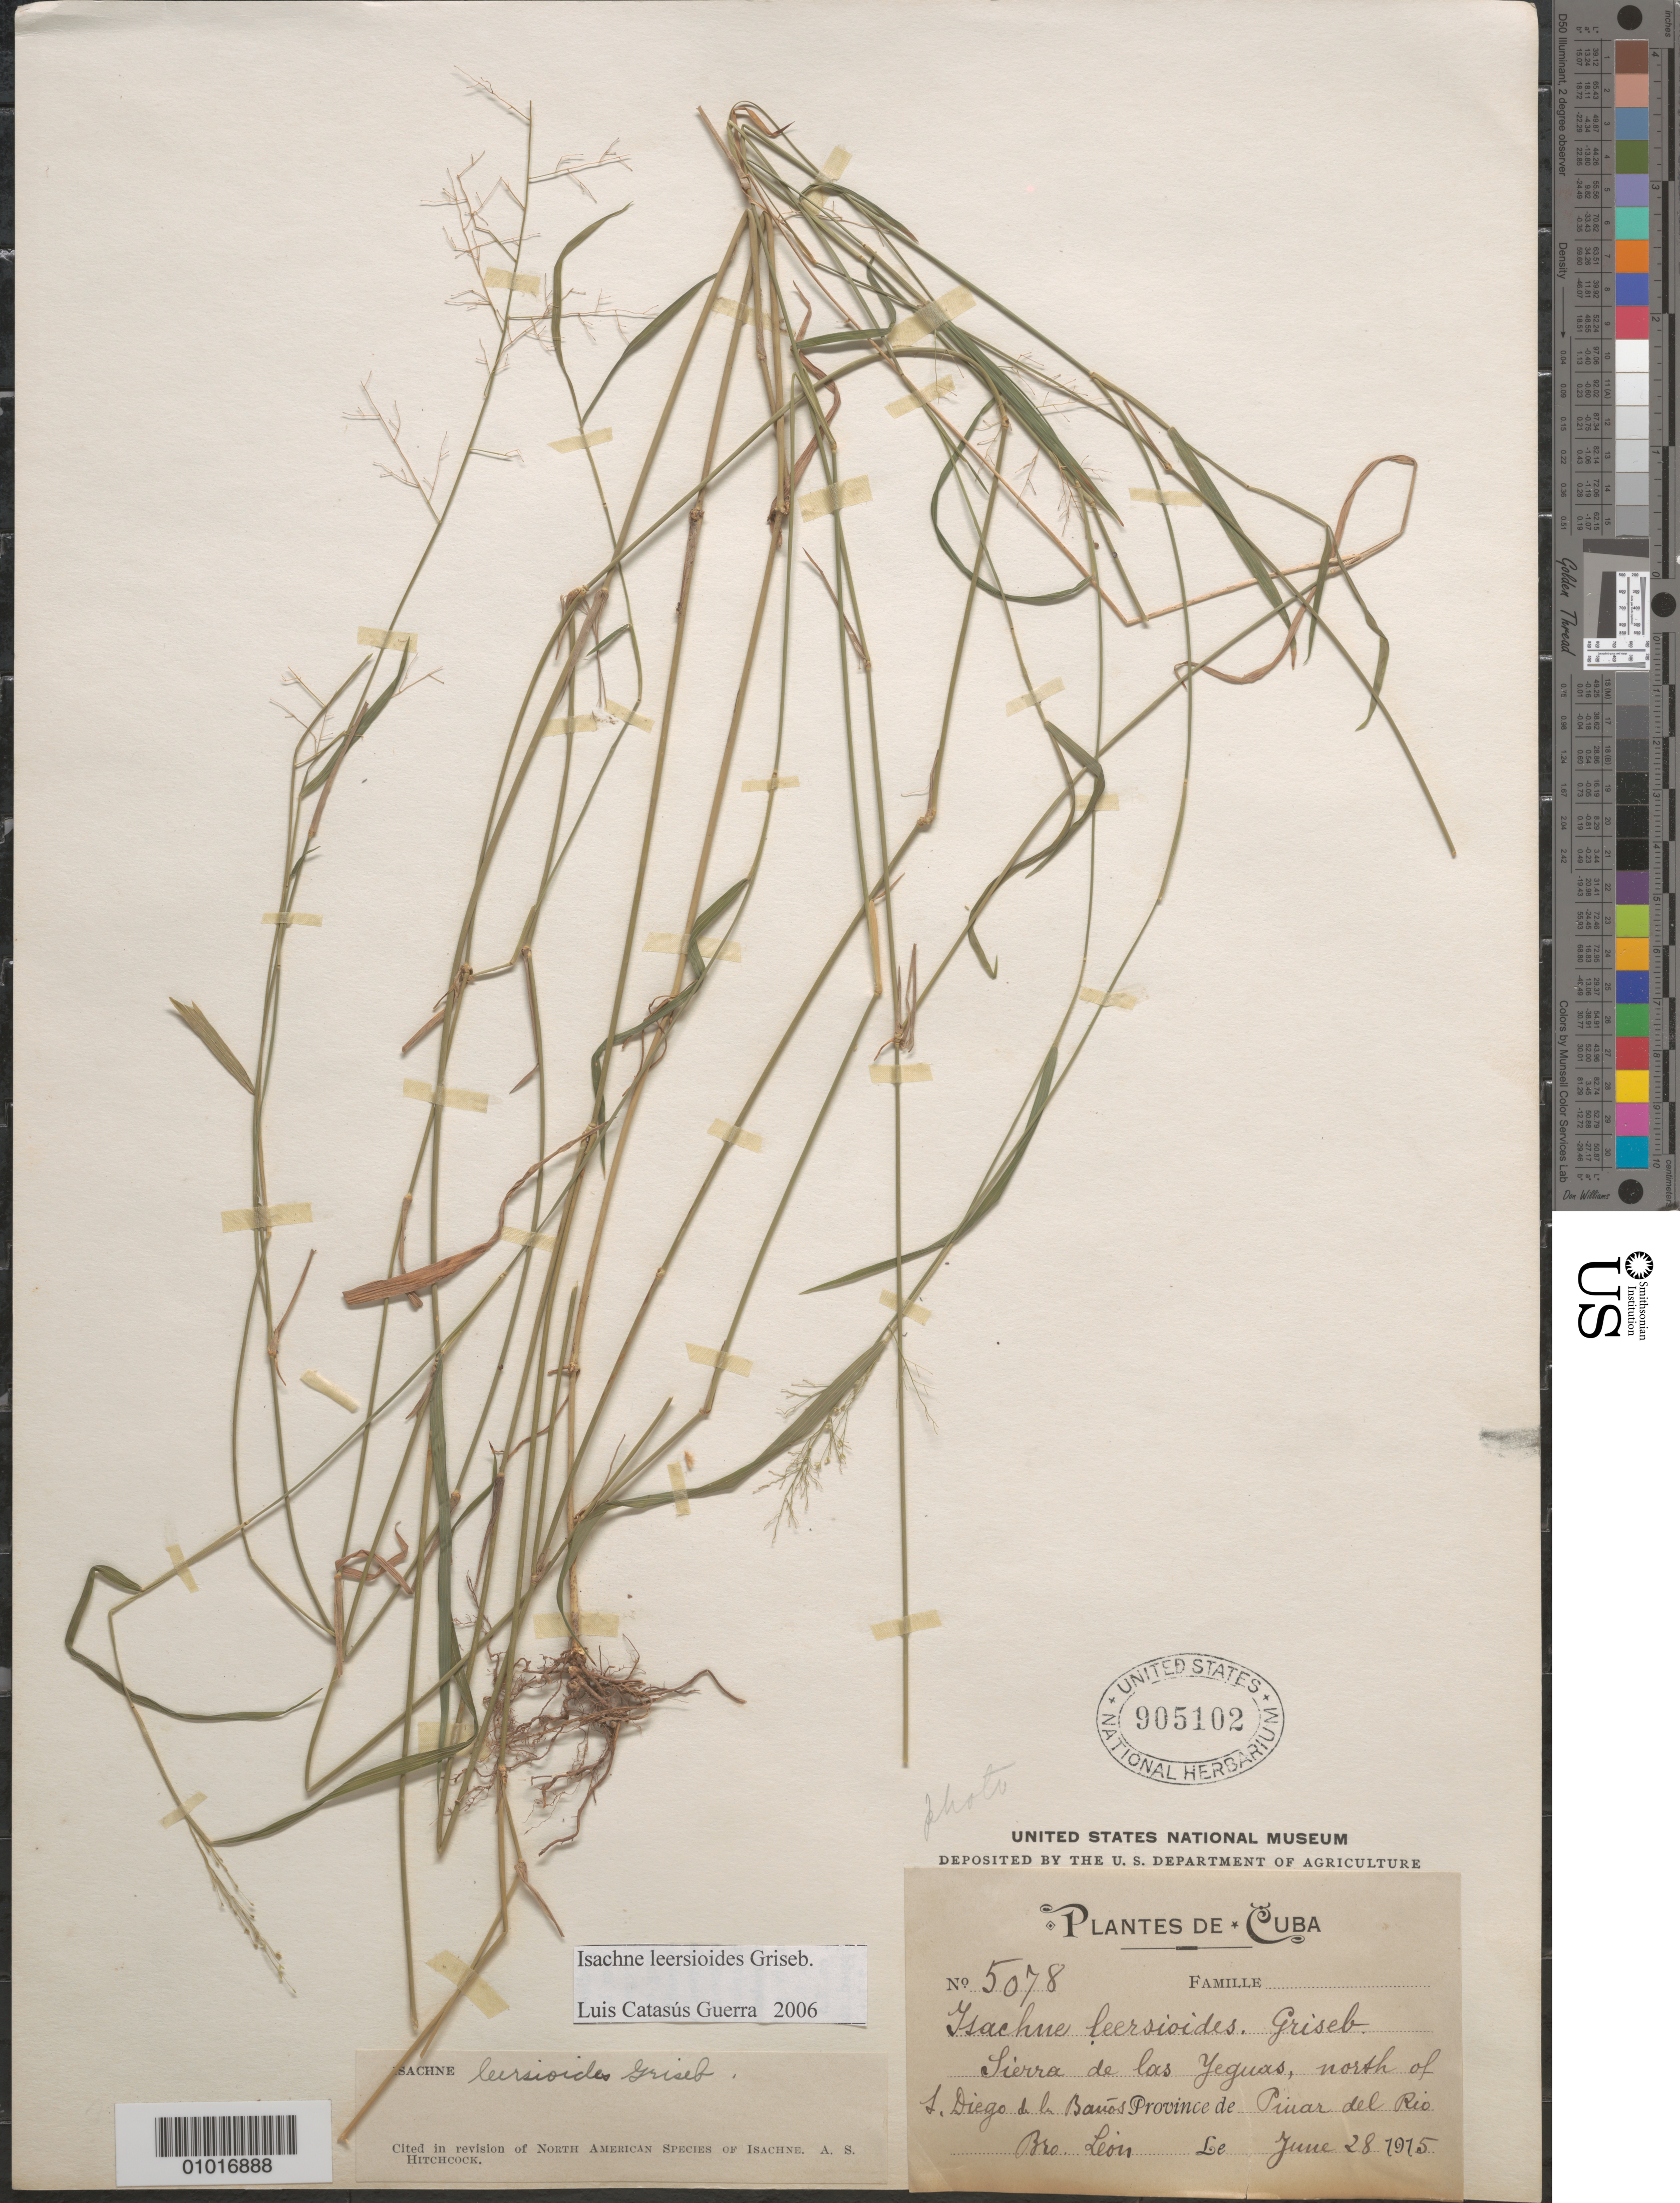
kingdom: Plantae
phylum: Tracheophyta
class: Liliopsida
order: Poales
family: Poaceae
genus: Isachne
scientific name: Isachne leersioides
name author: Griseb.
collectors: Bro. León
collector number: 5078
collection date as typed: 28 Jun 1915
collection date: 1915-06-28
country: Cuba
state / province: Pinar del Rio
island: Cuba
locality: Sierra de las Yeguas, north of St Diego de la Banos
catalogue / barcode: US 905102